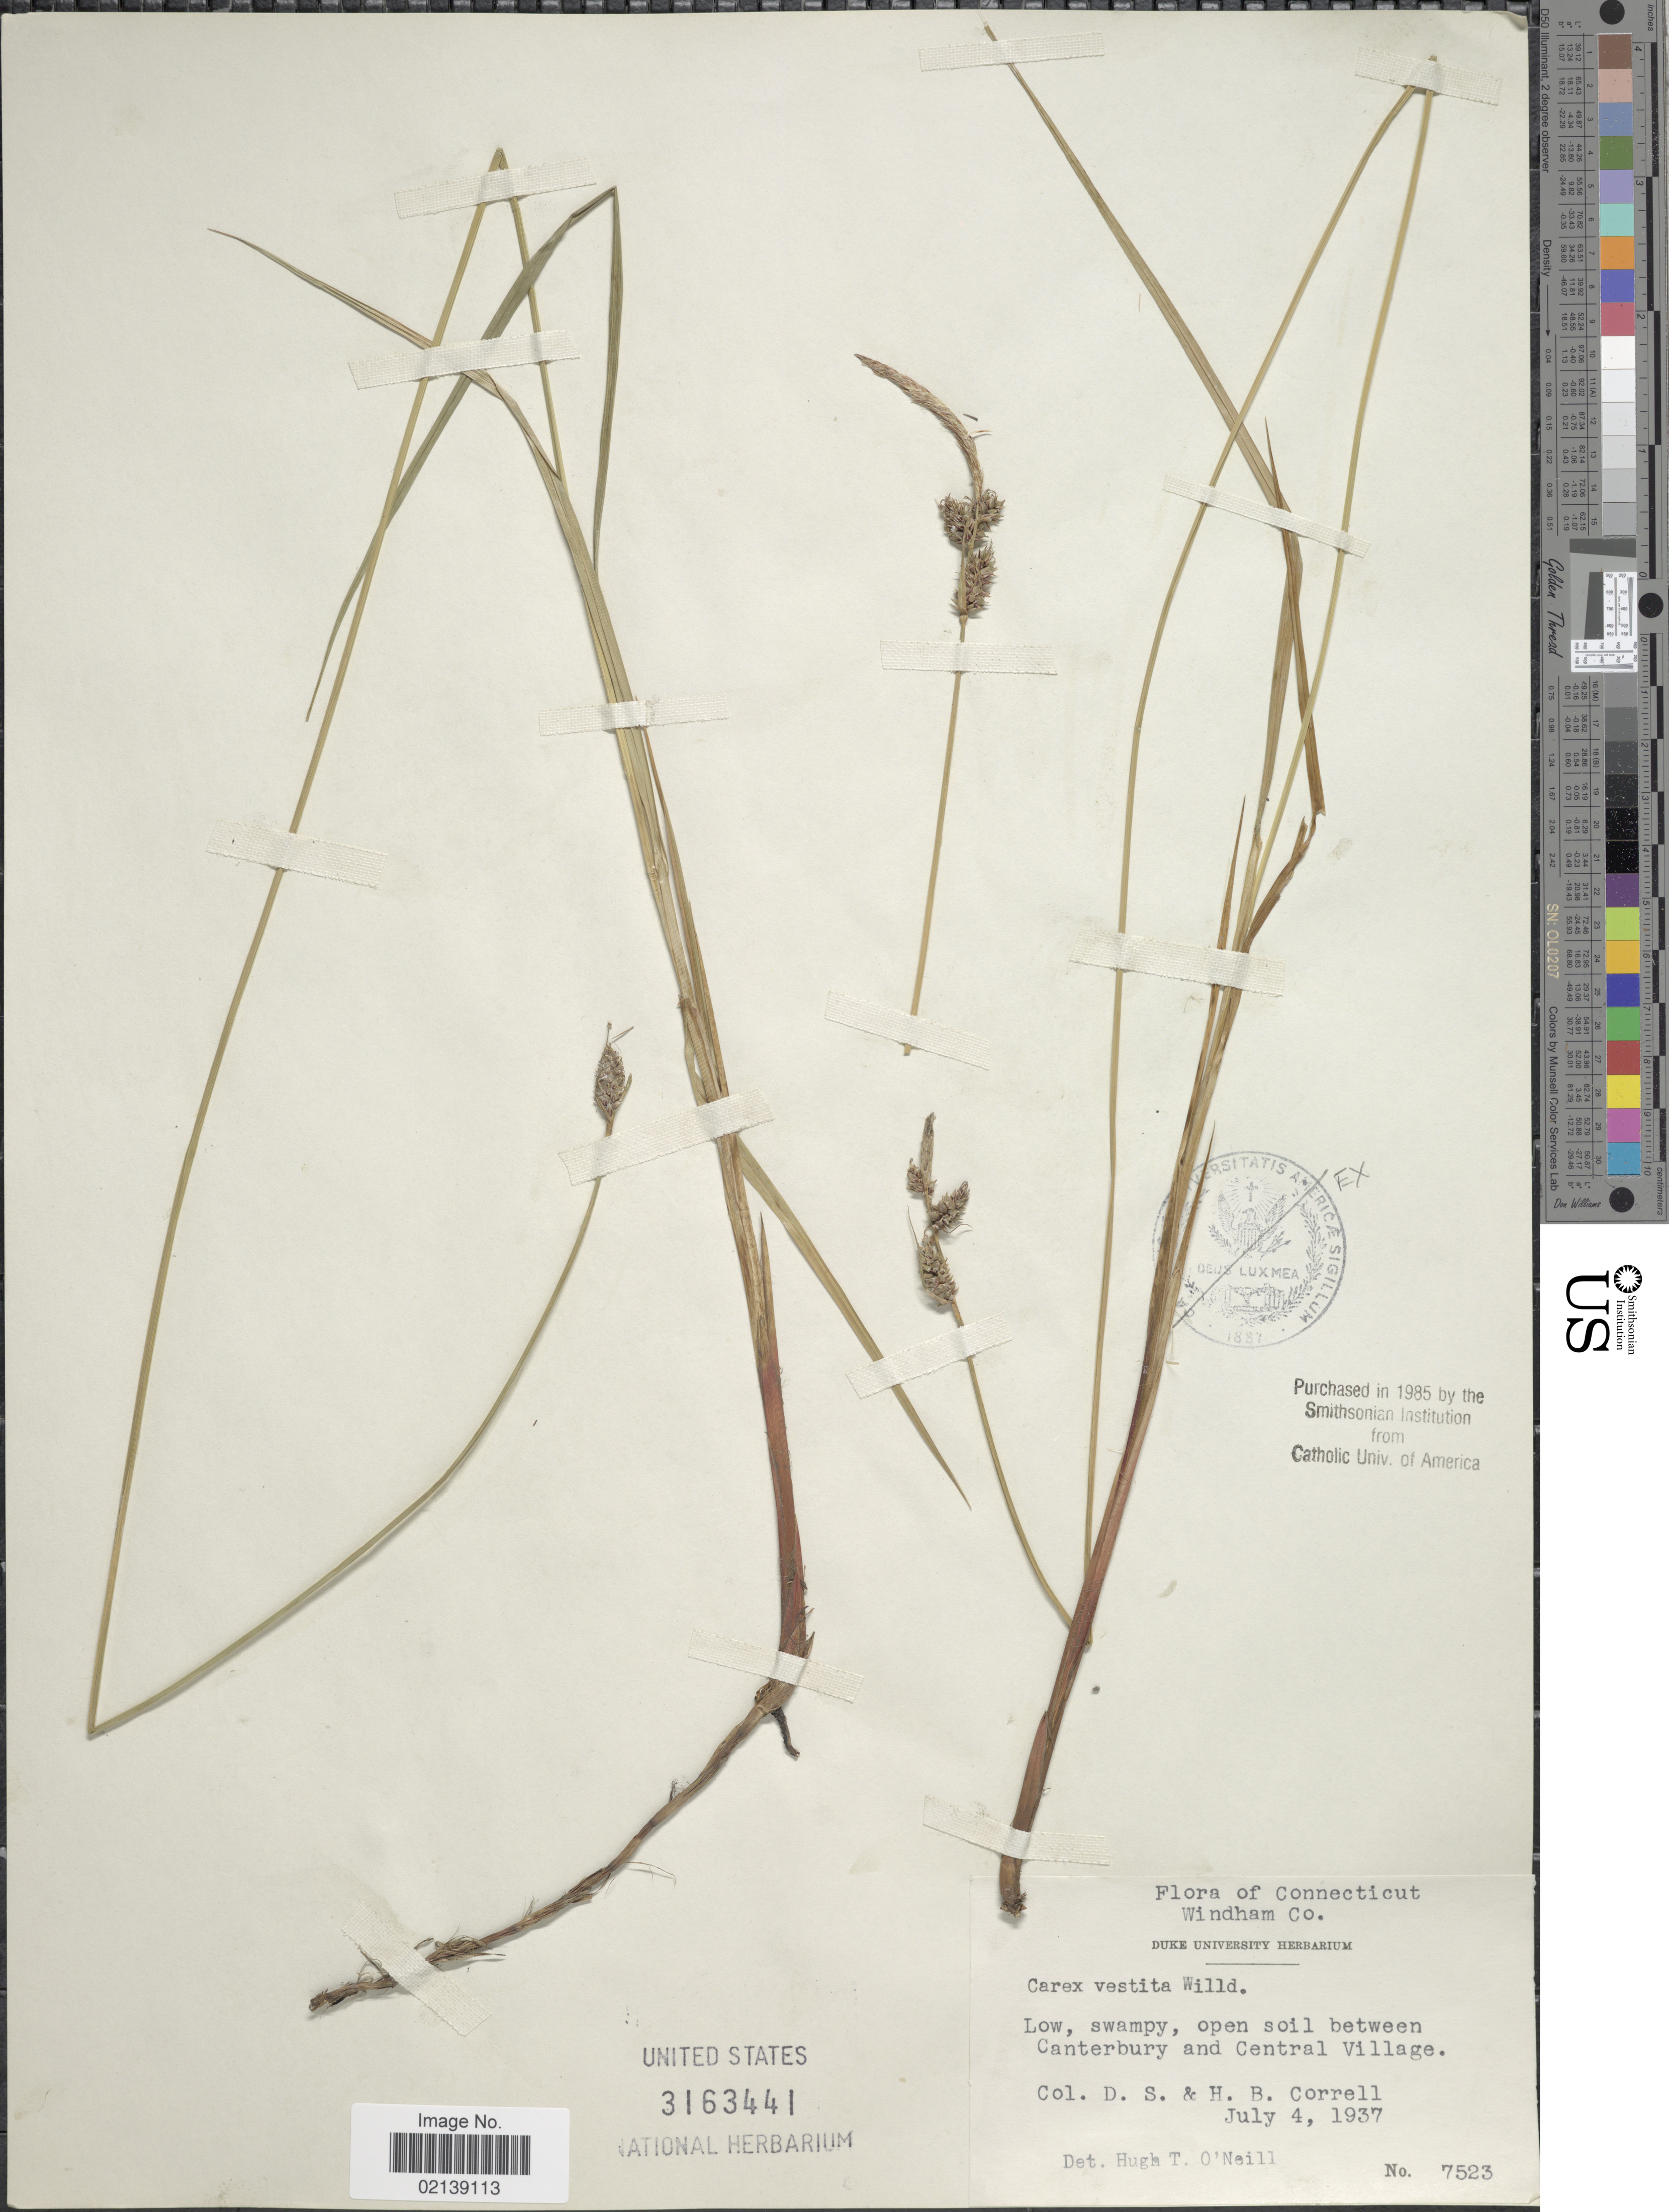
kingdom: Plantae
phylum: Tracheophyta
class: Liliopsida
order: Poales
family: Cyperaceae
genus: Carex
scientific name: Carex vestita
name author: Willd.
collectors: D. S. Correll & H. Correll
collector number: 7523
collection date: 1937-07-04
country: United States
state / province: Connecticut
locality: Windham Co, Low, swampy, open soil between Canterbury and Central Village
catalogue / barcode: US 3163441